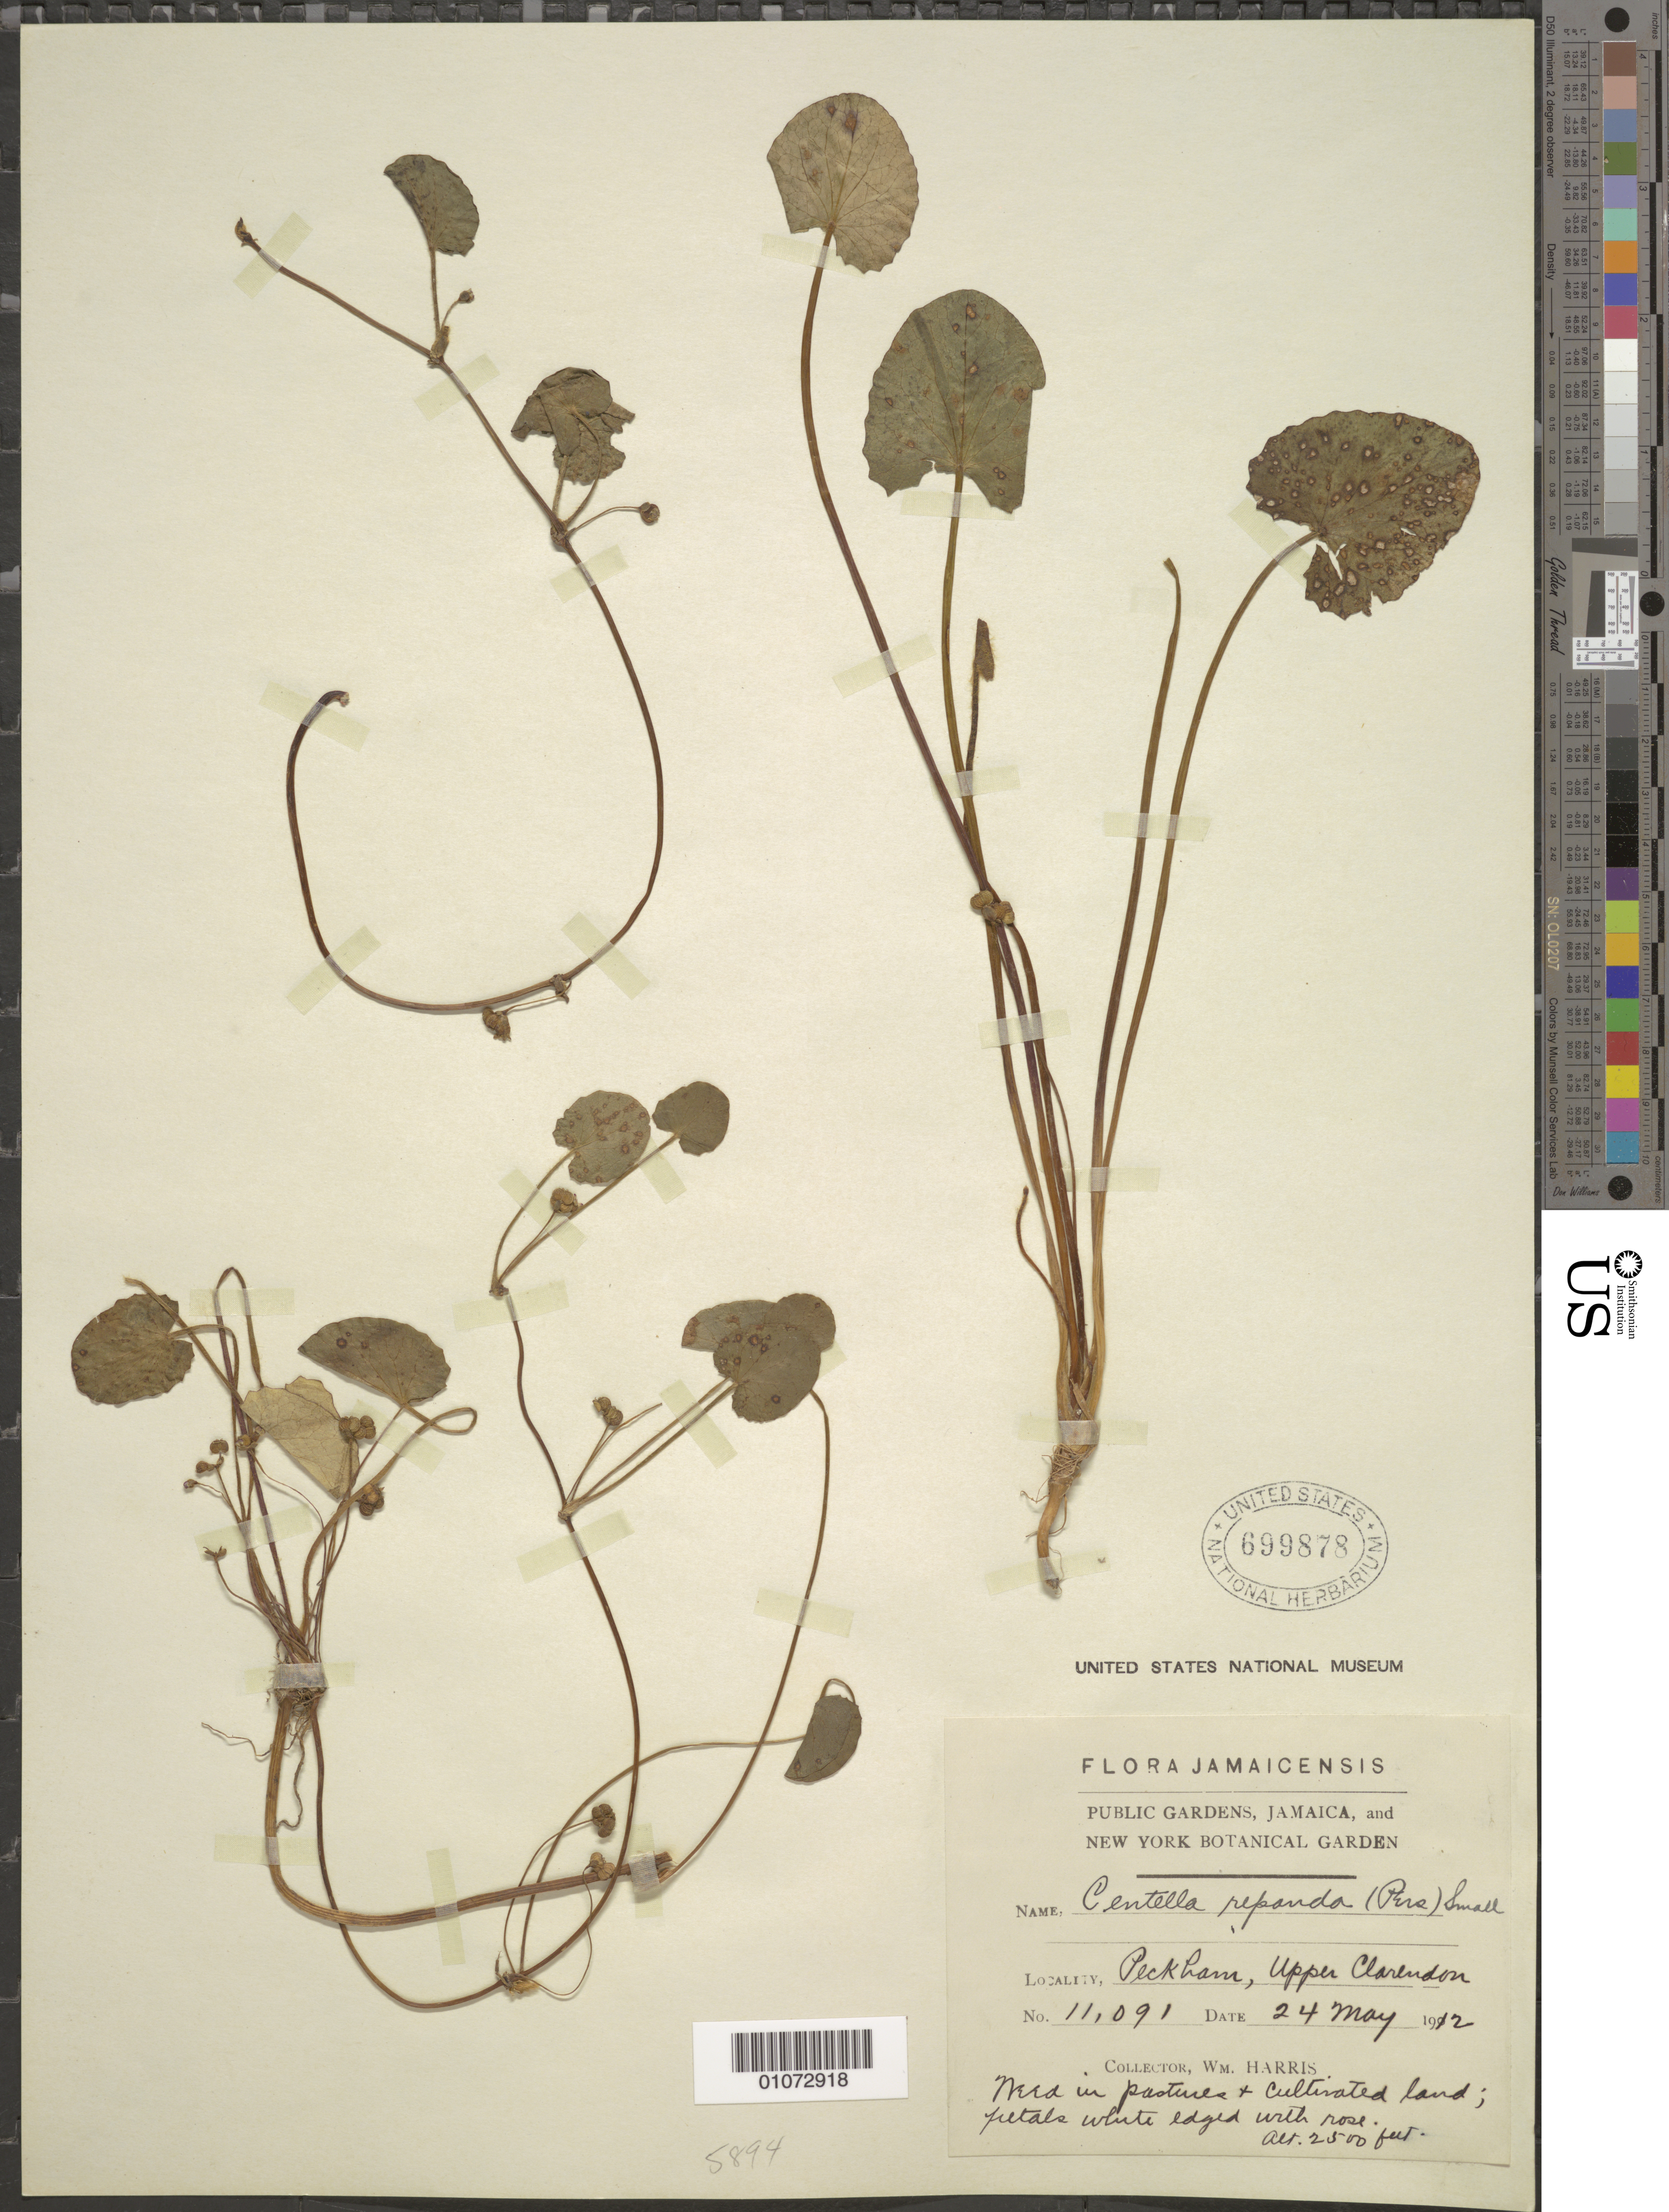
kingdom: Plantae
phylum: Tracheophyta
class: Magnoliopsida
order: Apiales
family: Apiaceae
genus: Centella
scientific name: Centella asiatica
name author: (L.) Urb.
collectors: W. Harris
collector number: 11091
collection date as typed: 24 May 1912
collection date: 1912-05-24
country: Jamaica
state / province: Clarendon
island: Jamaica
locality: Peckham, Upper Clarendon. Mud in pastures and cultivated land.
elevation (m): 762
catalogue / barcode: US 699878